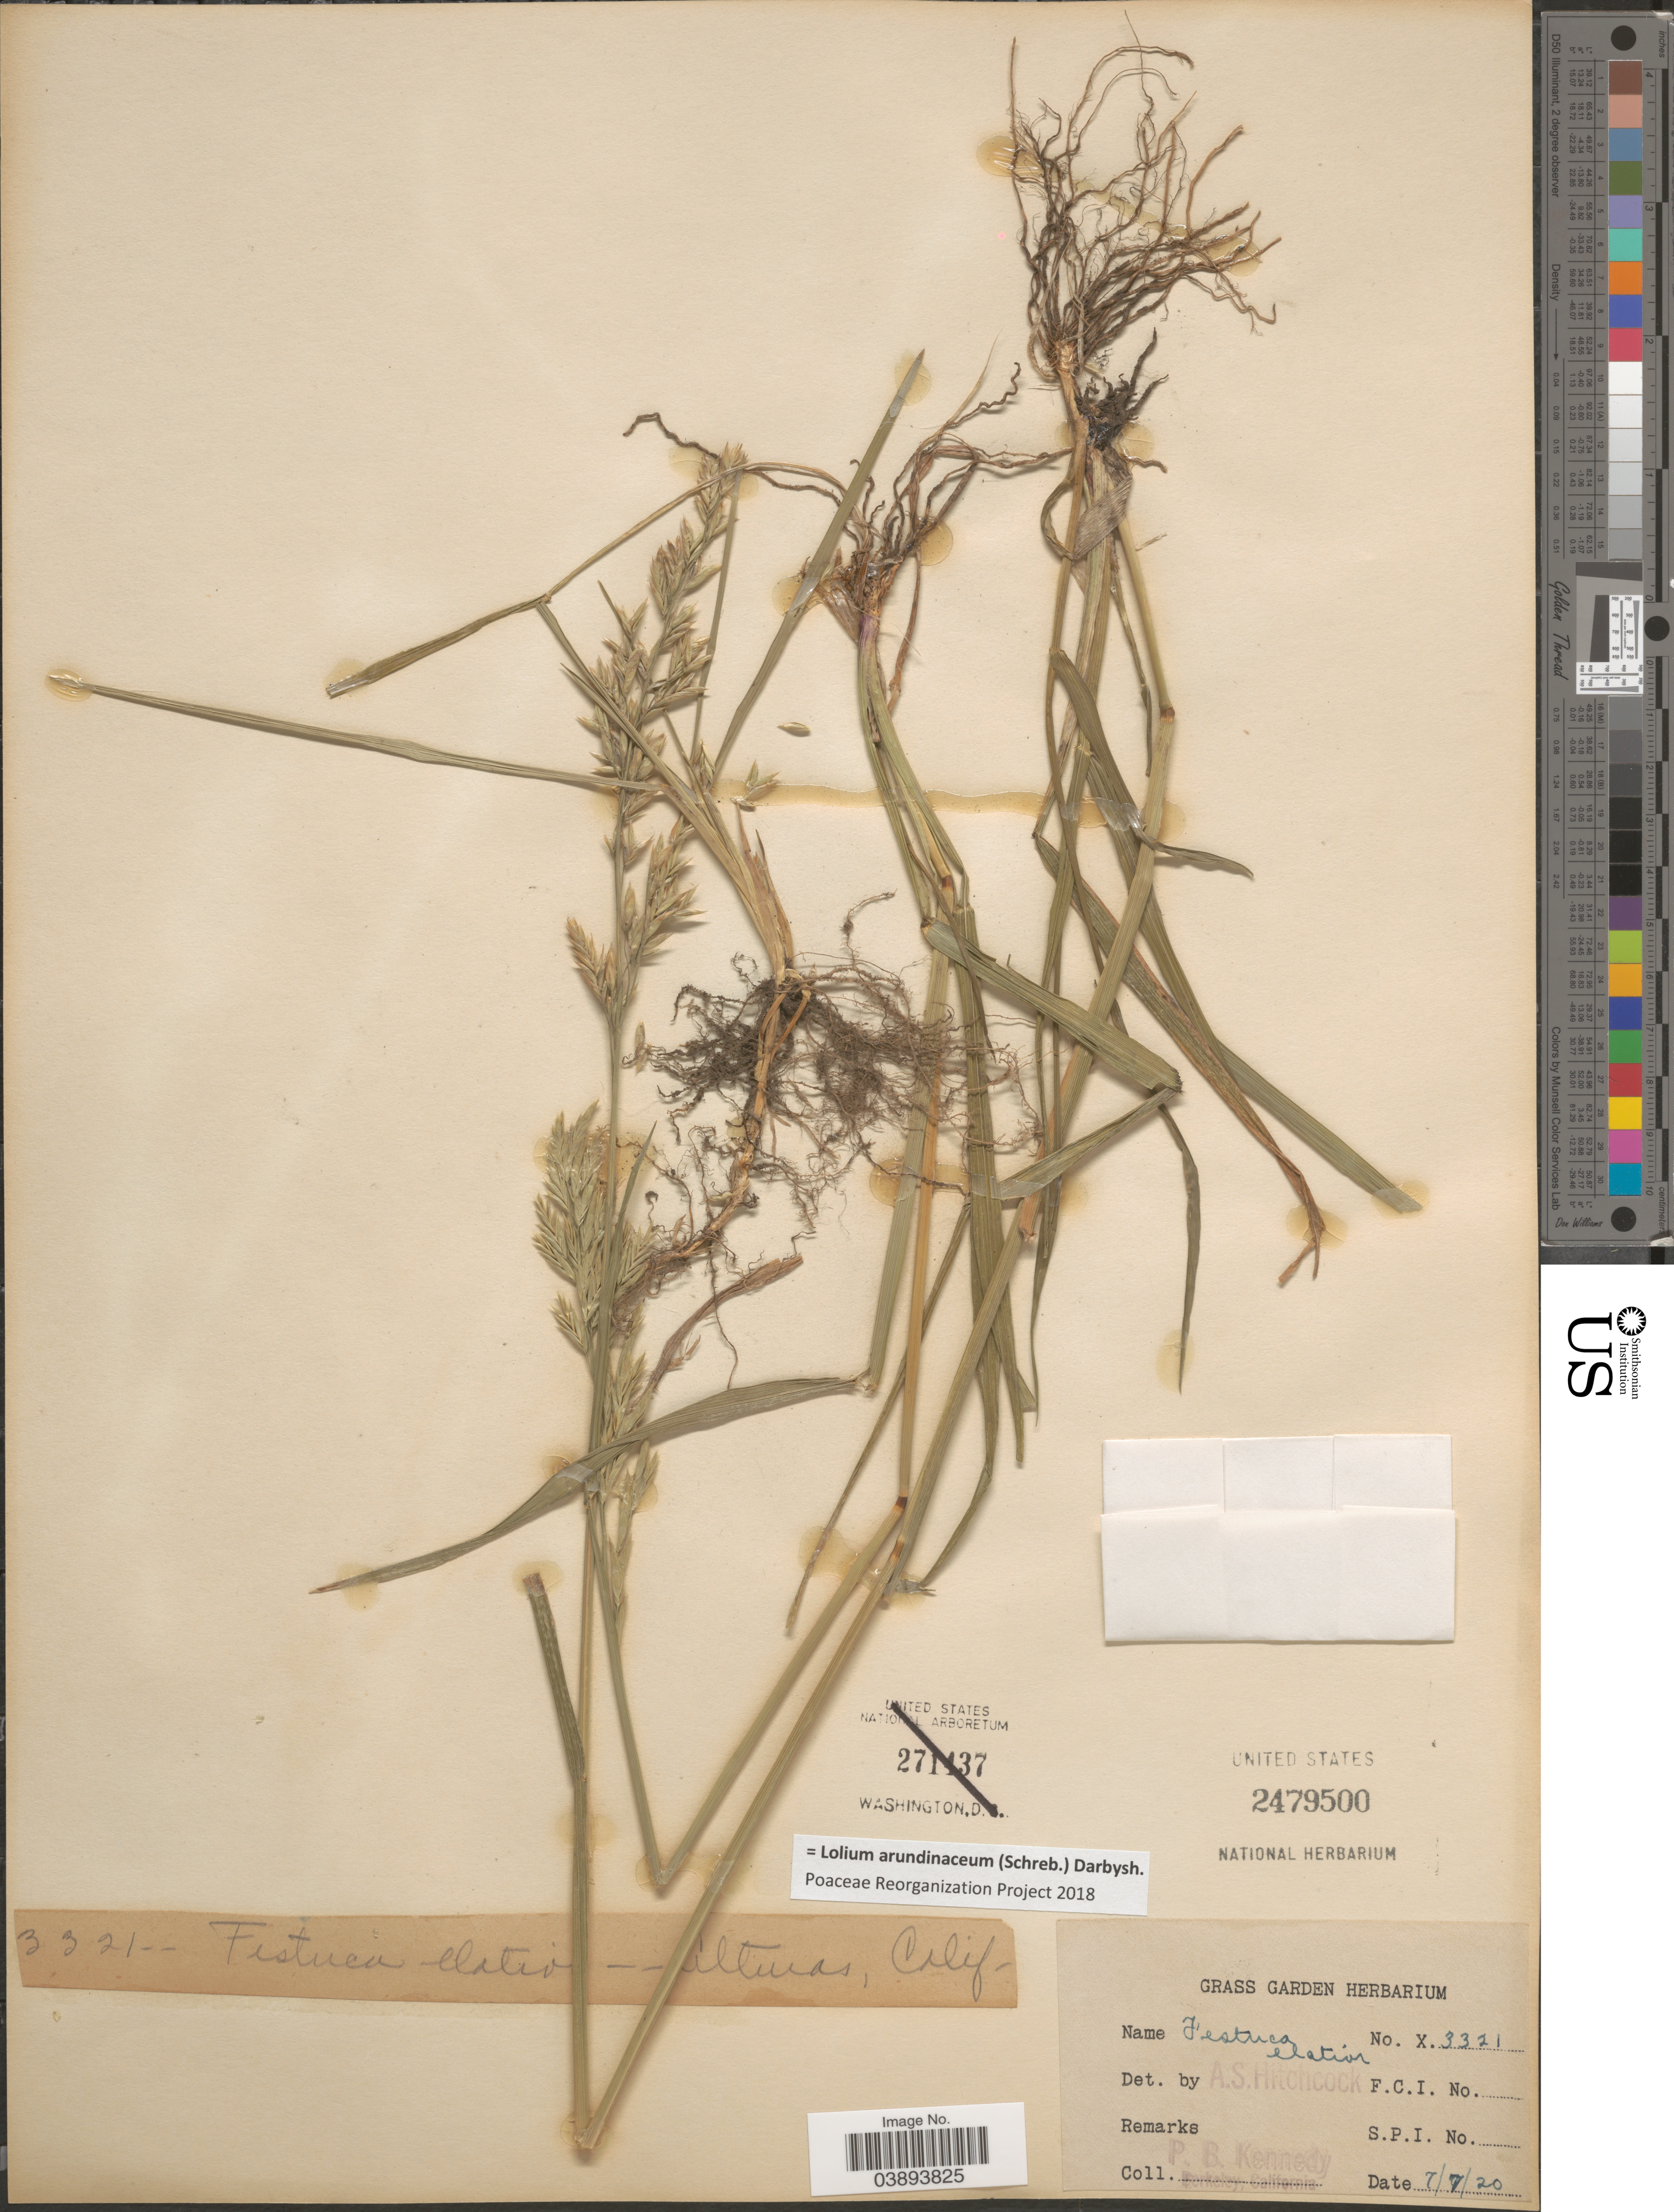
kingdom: Plantae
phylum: Tracheophyta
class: Liliopsida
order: Poales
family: Poaceae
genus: Lolium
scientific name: Lolium arundinaceum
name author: (Schreb.) Darbysh.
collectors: P. B. Kennedy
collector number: X 3321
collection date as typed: Transcribed d/m/y: 7/7/20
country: United States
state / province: California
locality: Alturas.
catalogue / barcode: US 2479500